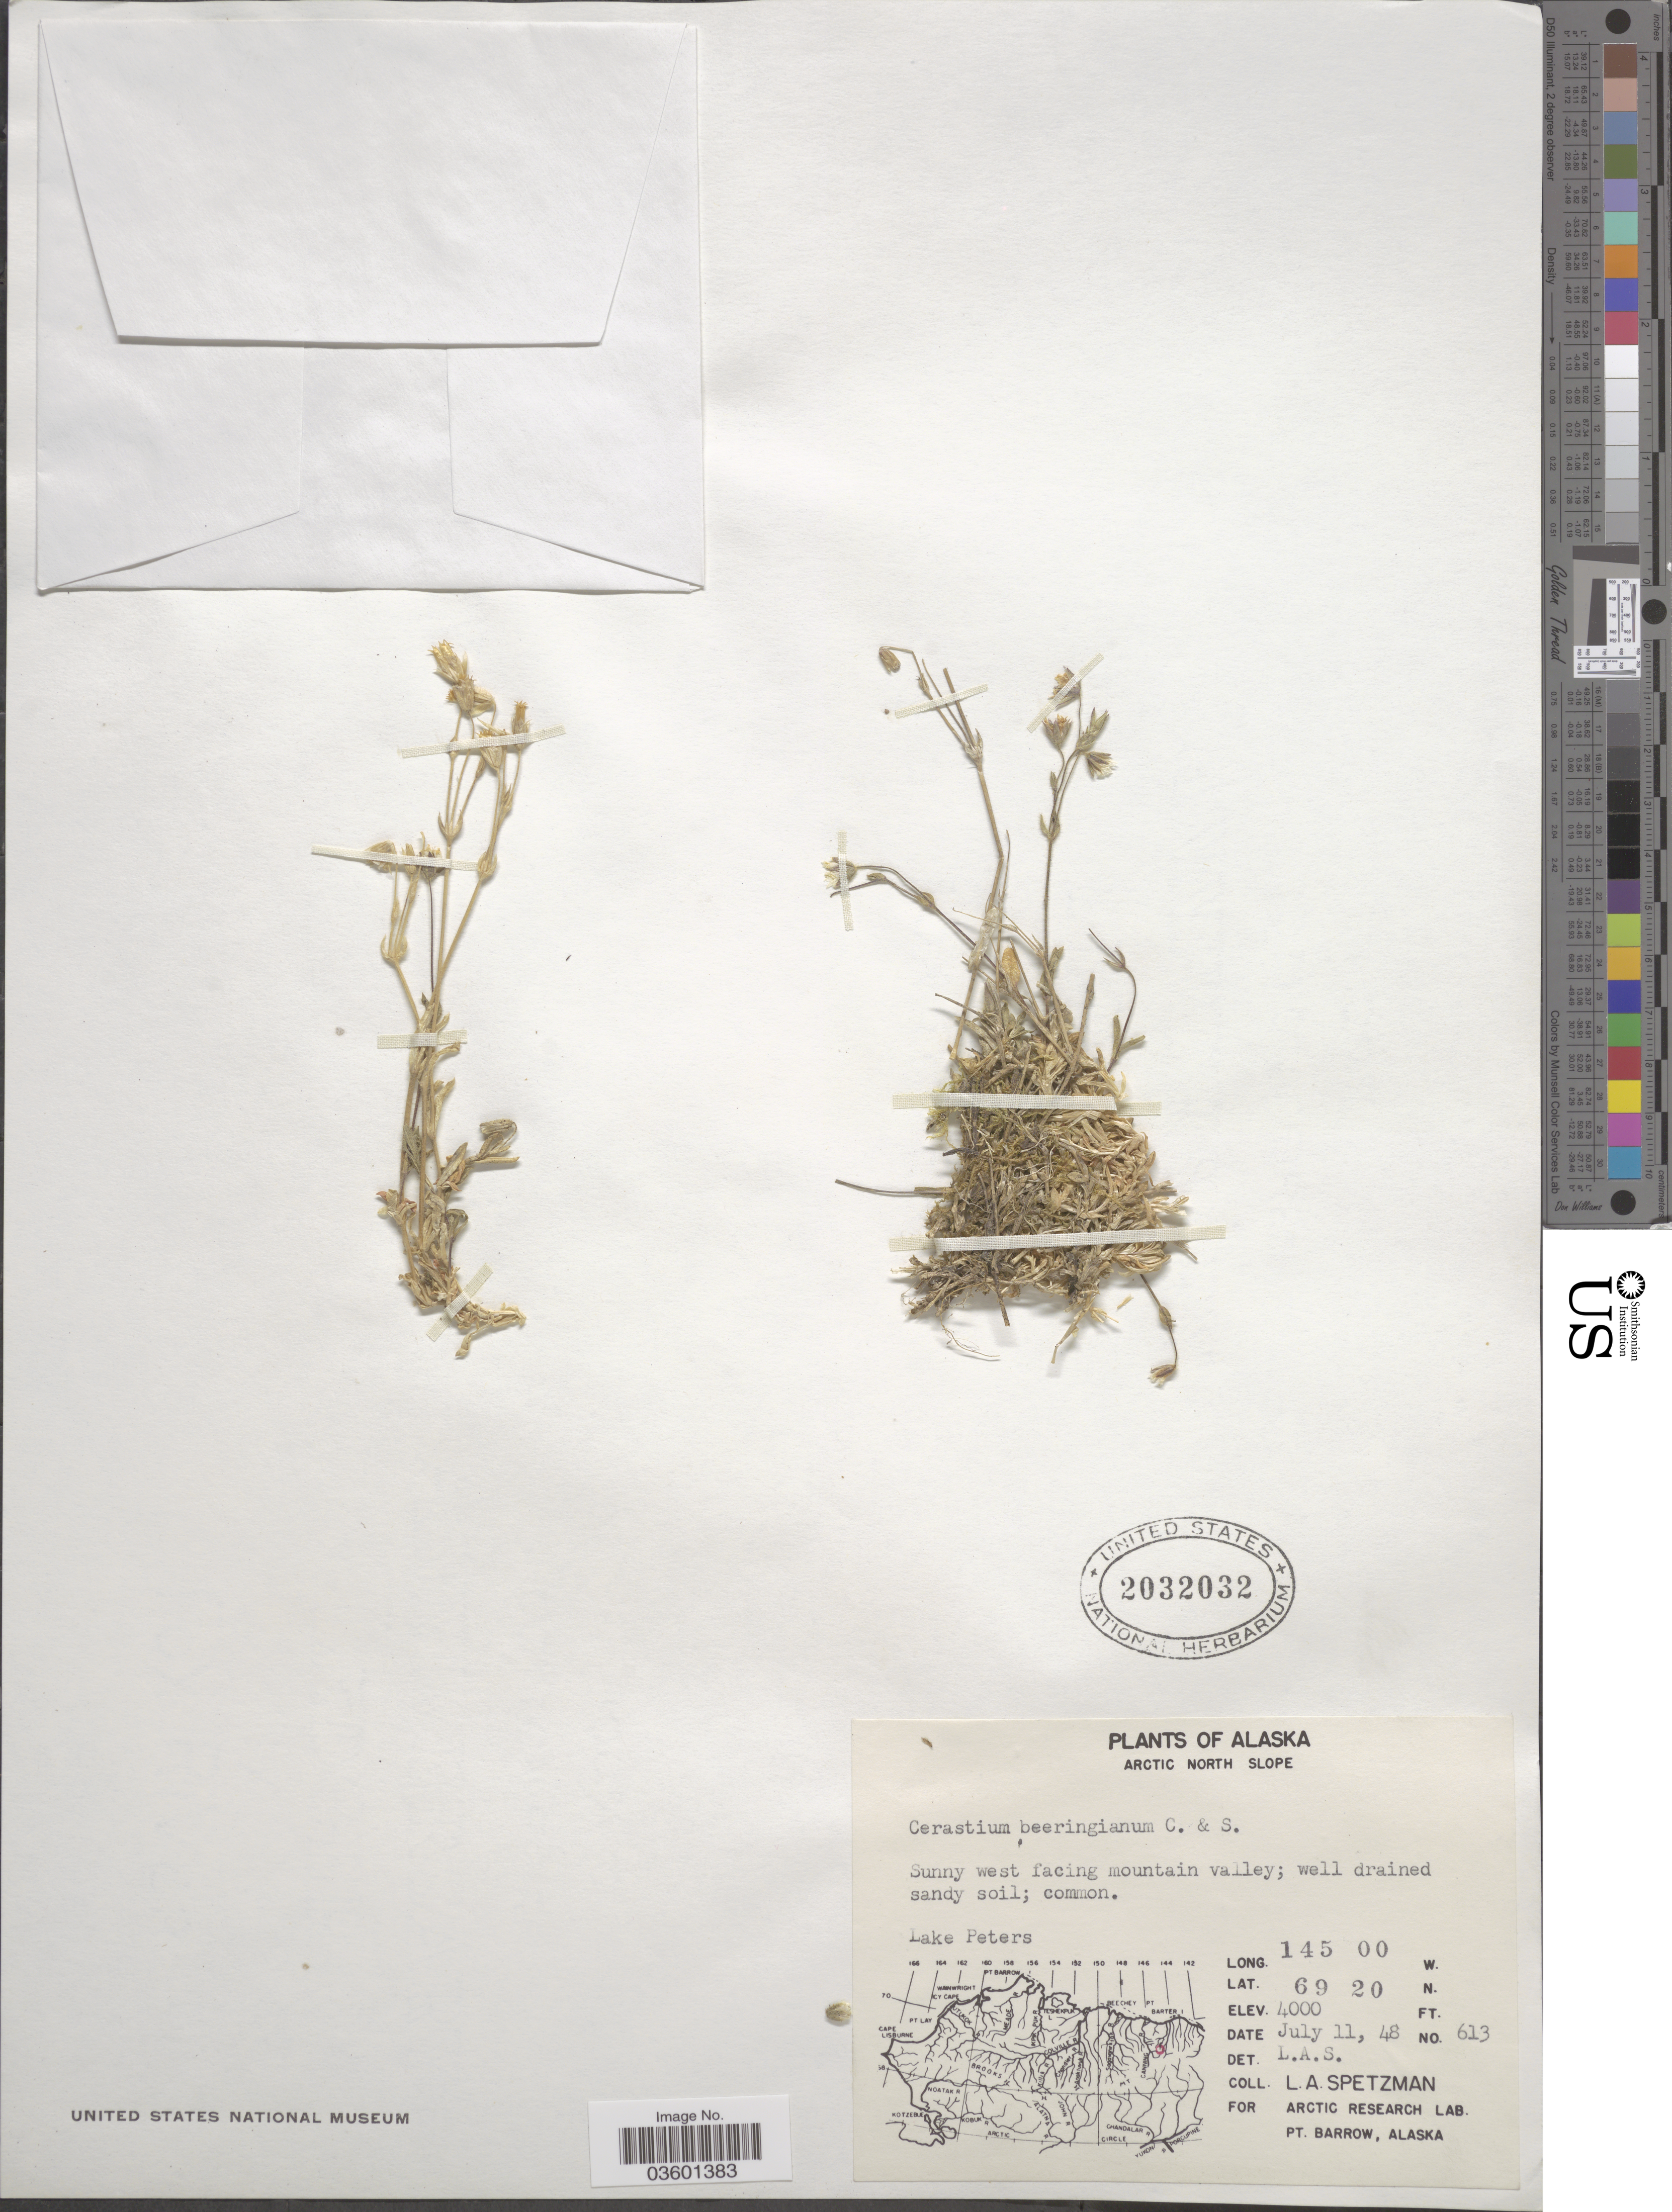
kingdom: Plantae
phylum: Tracheophyta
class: Magnoliopsida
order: Caryophyllales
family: Caryophyllaceae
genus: Cerastium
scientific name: Cerastium beeringianum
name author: Cham. & Schltdl.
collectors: L. Spetzman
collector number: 613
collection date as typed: Transcribed d/m/y: 11/7/48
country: United States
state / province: Alaska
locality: Arctic North Slope. Sunny west facing mountain valley. Lake Peters.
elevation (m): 1219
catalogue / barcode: US 2032032